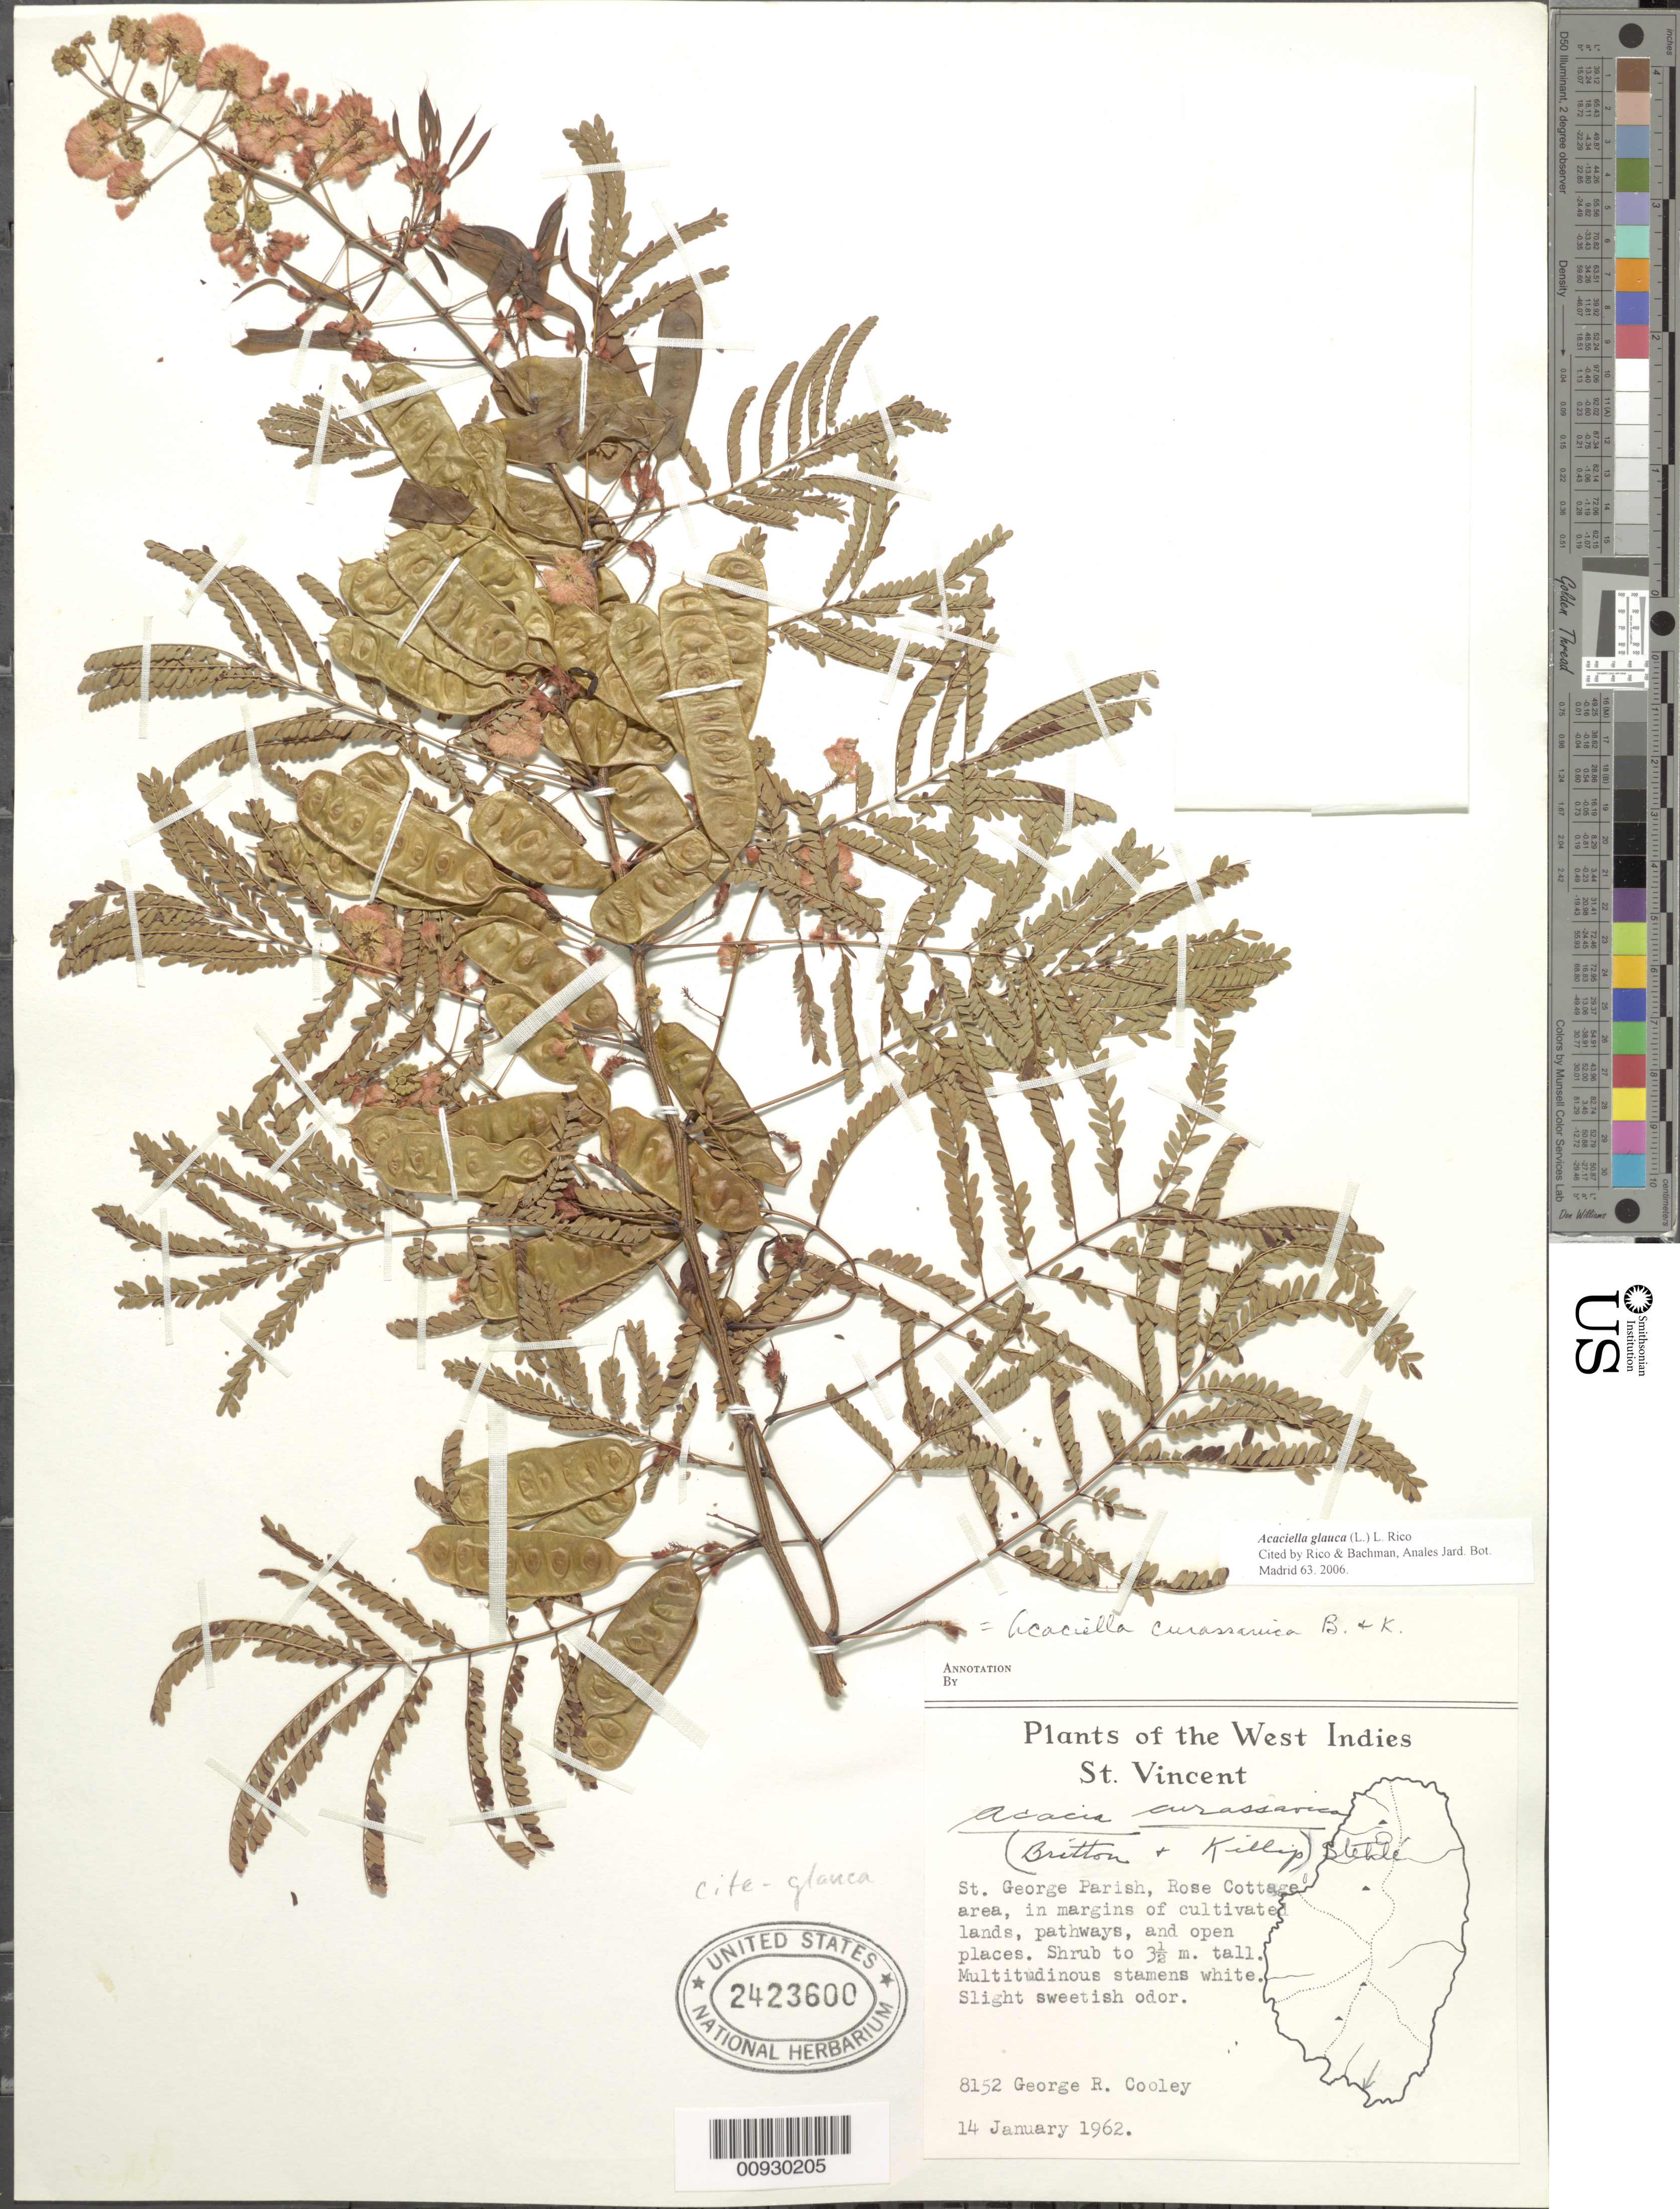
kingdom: Plantae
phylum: Tracheophyta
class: Magnoliopsida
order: Fabales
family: Fabaceae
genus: Acaciella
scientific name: Acaciella glauca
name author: (L.) L. Rico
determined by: Rico, L.; Bachman, --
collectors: G. R. Cooley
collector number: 8152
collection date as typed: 14 Jan 1962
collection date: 1962-01-14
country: St. Vincent - Grenadines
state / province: Saint George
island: St. Vincent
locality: Rose Cottage area, in margins of cultivated lands, pathways, and open places.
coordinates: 0 N, 0 E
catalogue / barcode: US 2423600